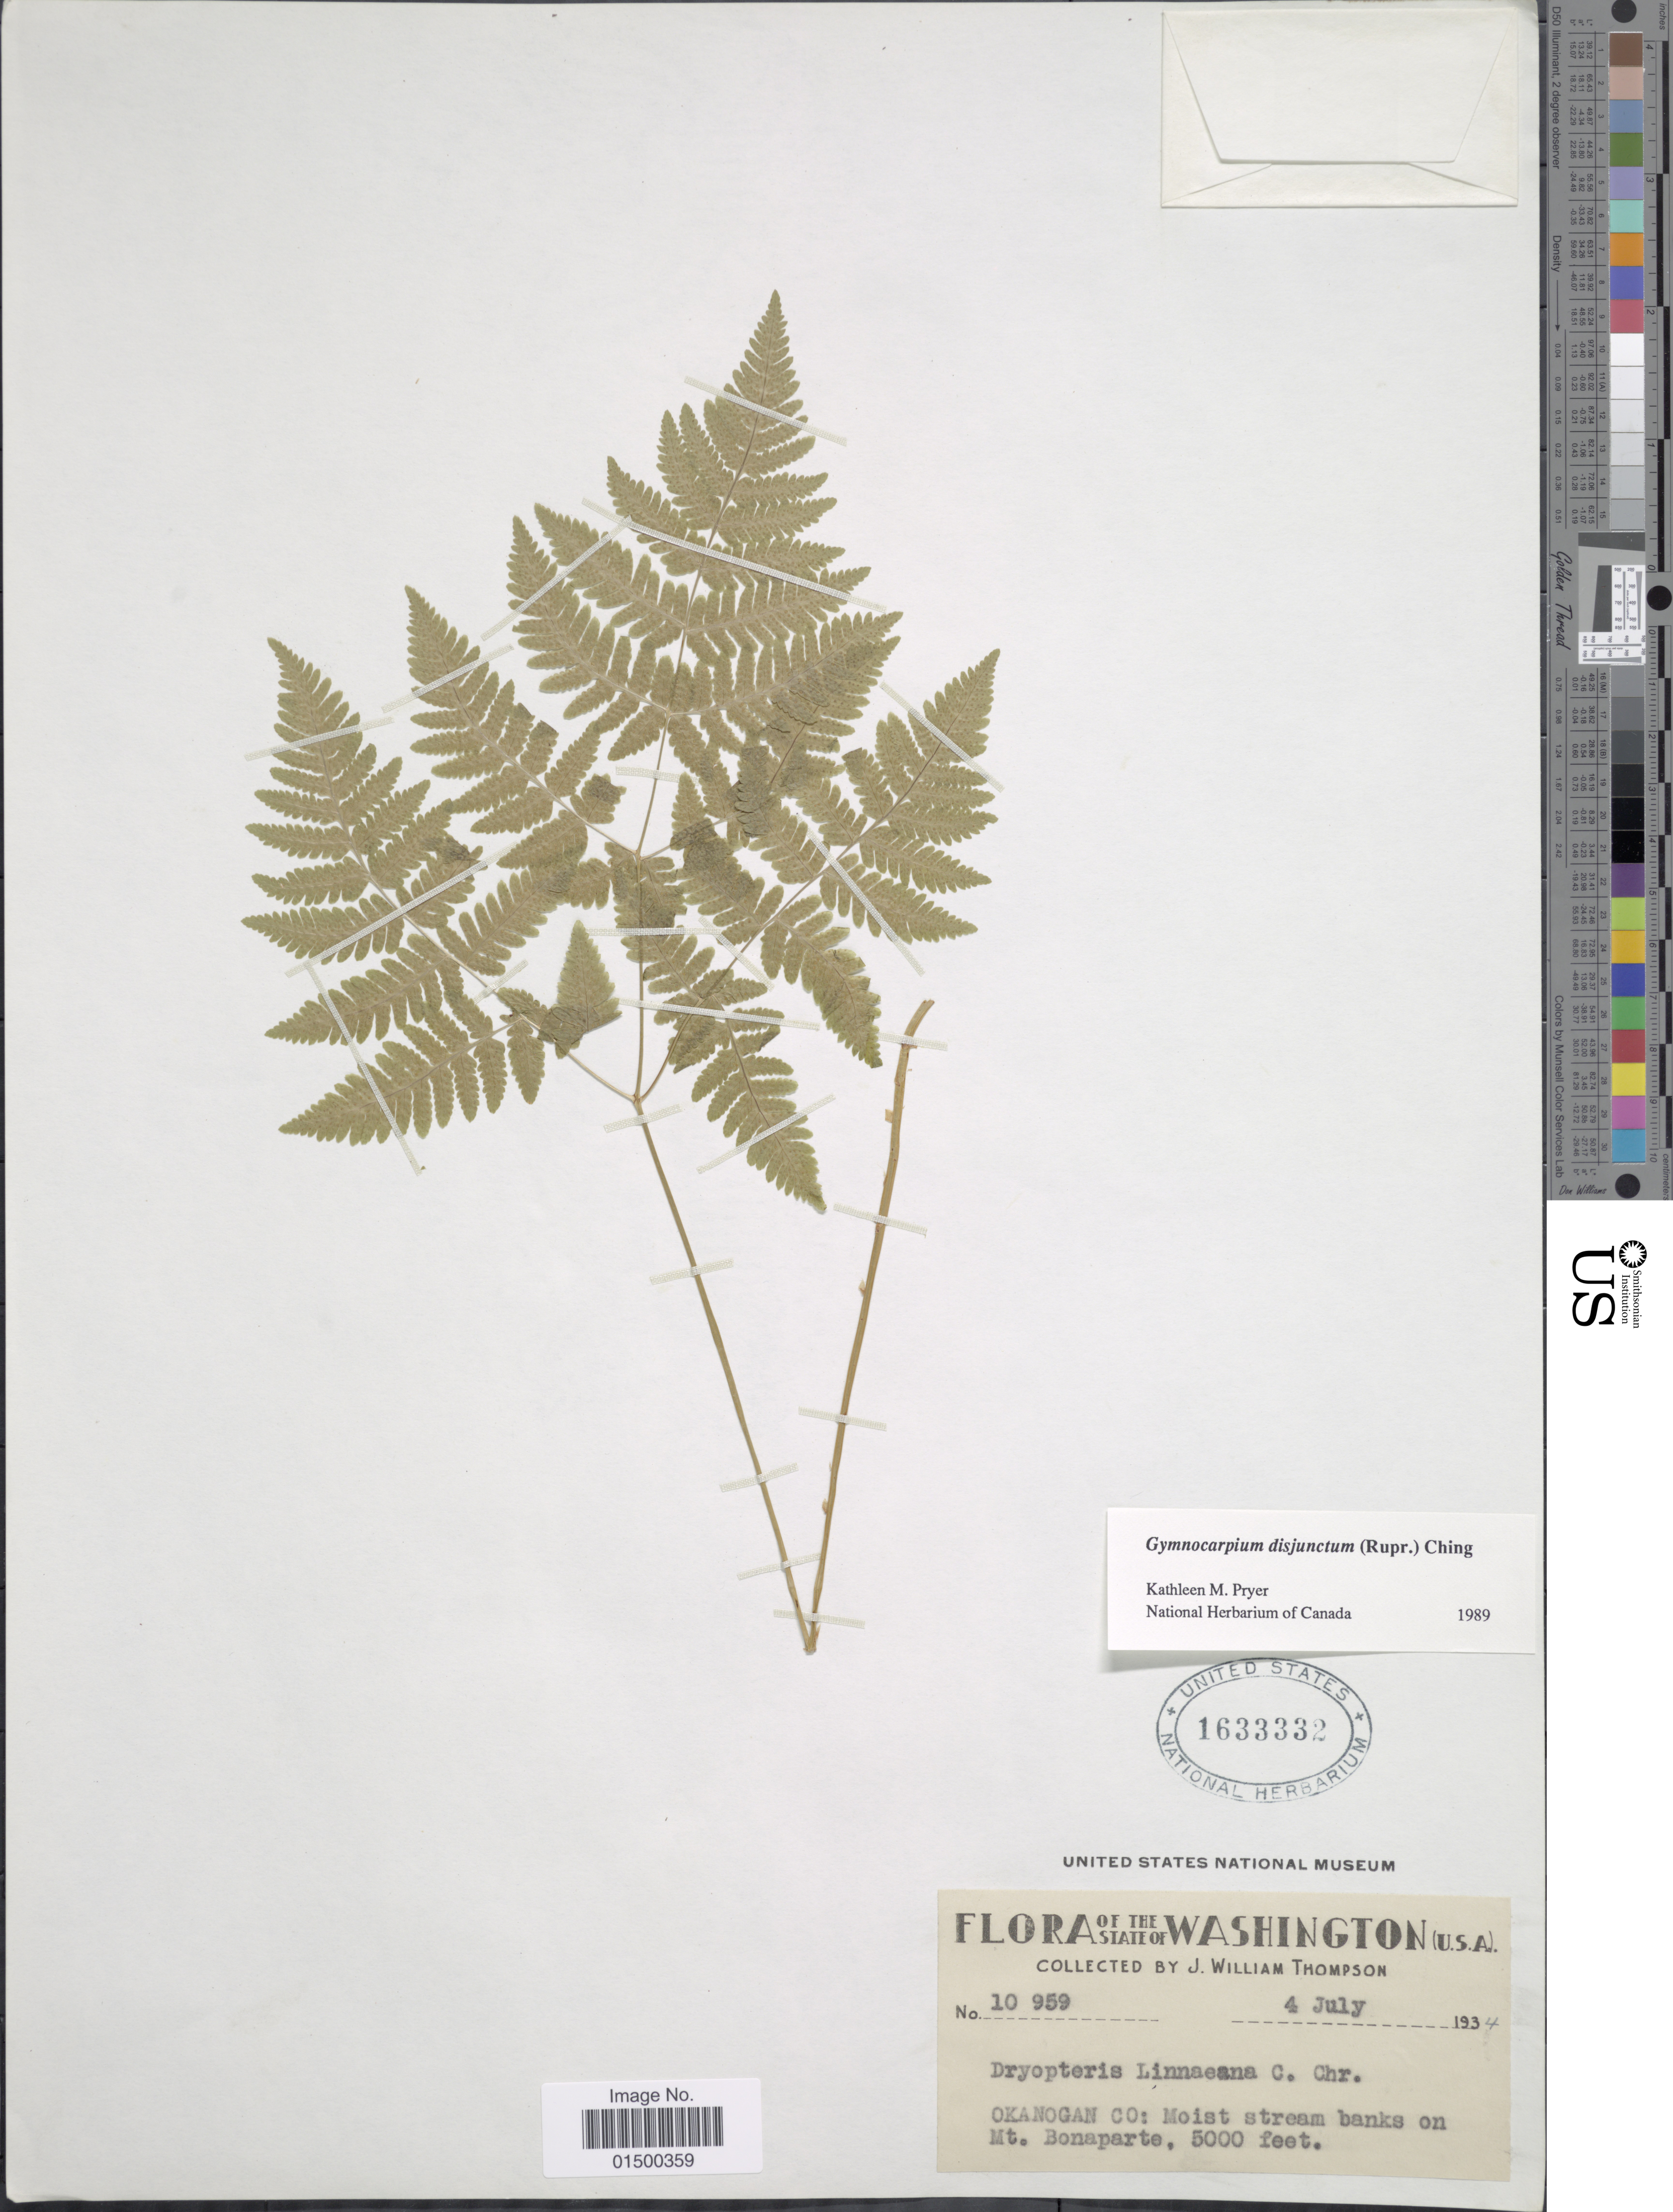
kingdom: Plantae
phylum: Tracheophyta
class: Polypodiopsida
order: Polypodiales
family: Cystopteridaceae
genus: Gymnocarpium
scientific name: Gymnocarpium disjunctum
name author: (Rupr.) Ching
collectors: J. W. Thompson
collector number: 10959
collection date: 1934-07-04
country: United States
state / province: Washington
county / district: Okanogan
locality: Moist stream banks on Mt. Bonaparte.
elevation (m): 1524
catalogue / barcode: US 1633332